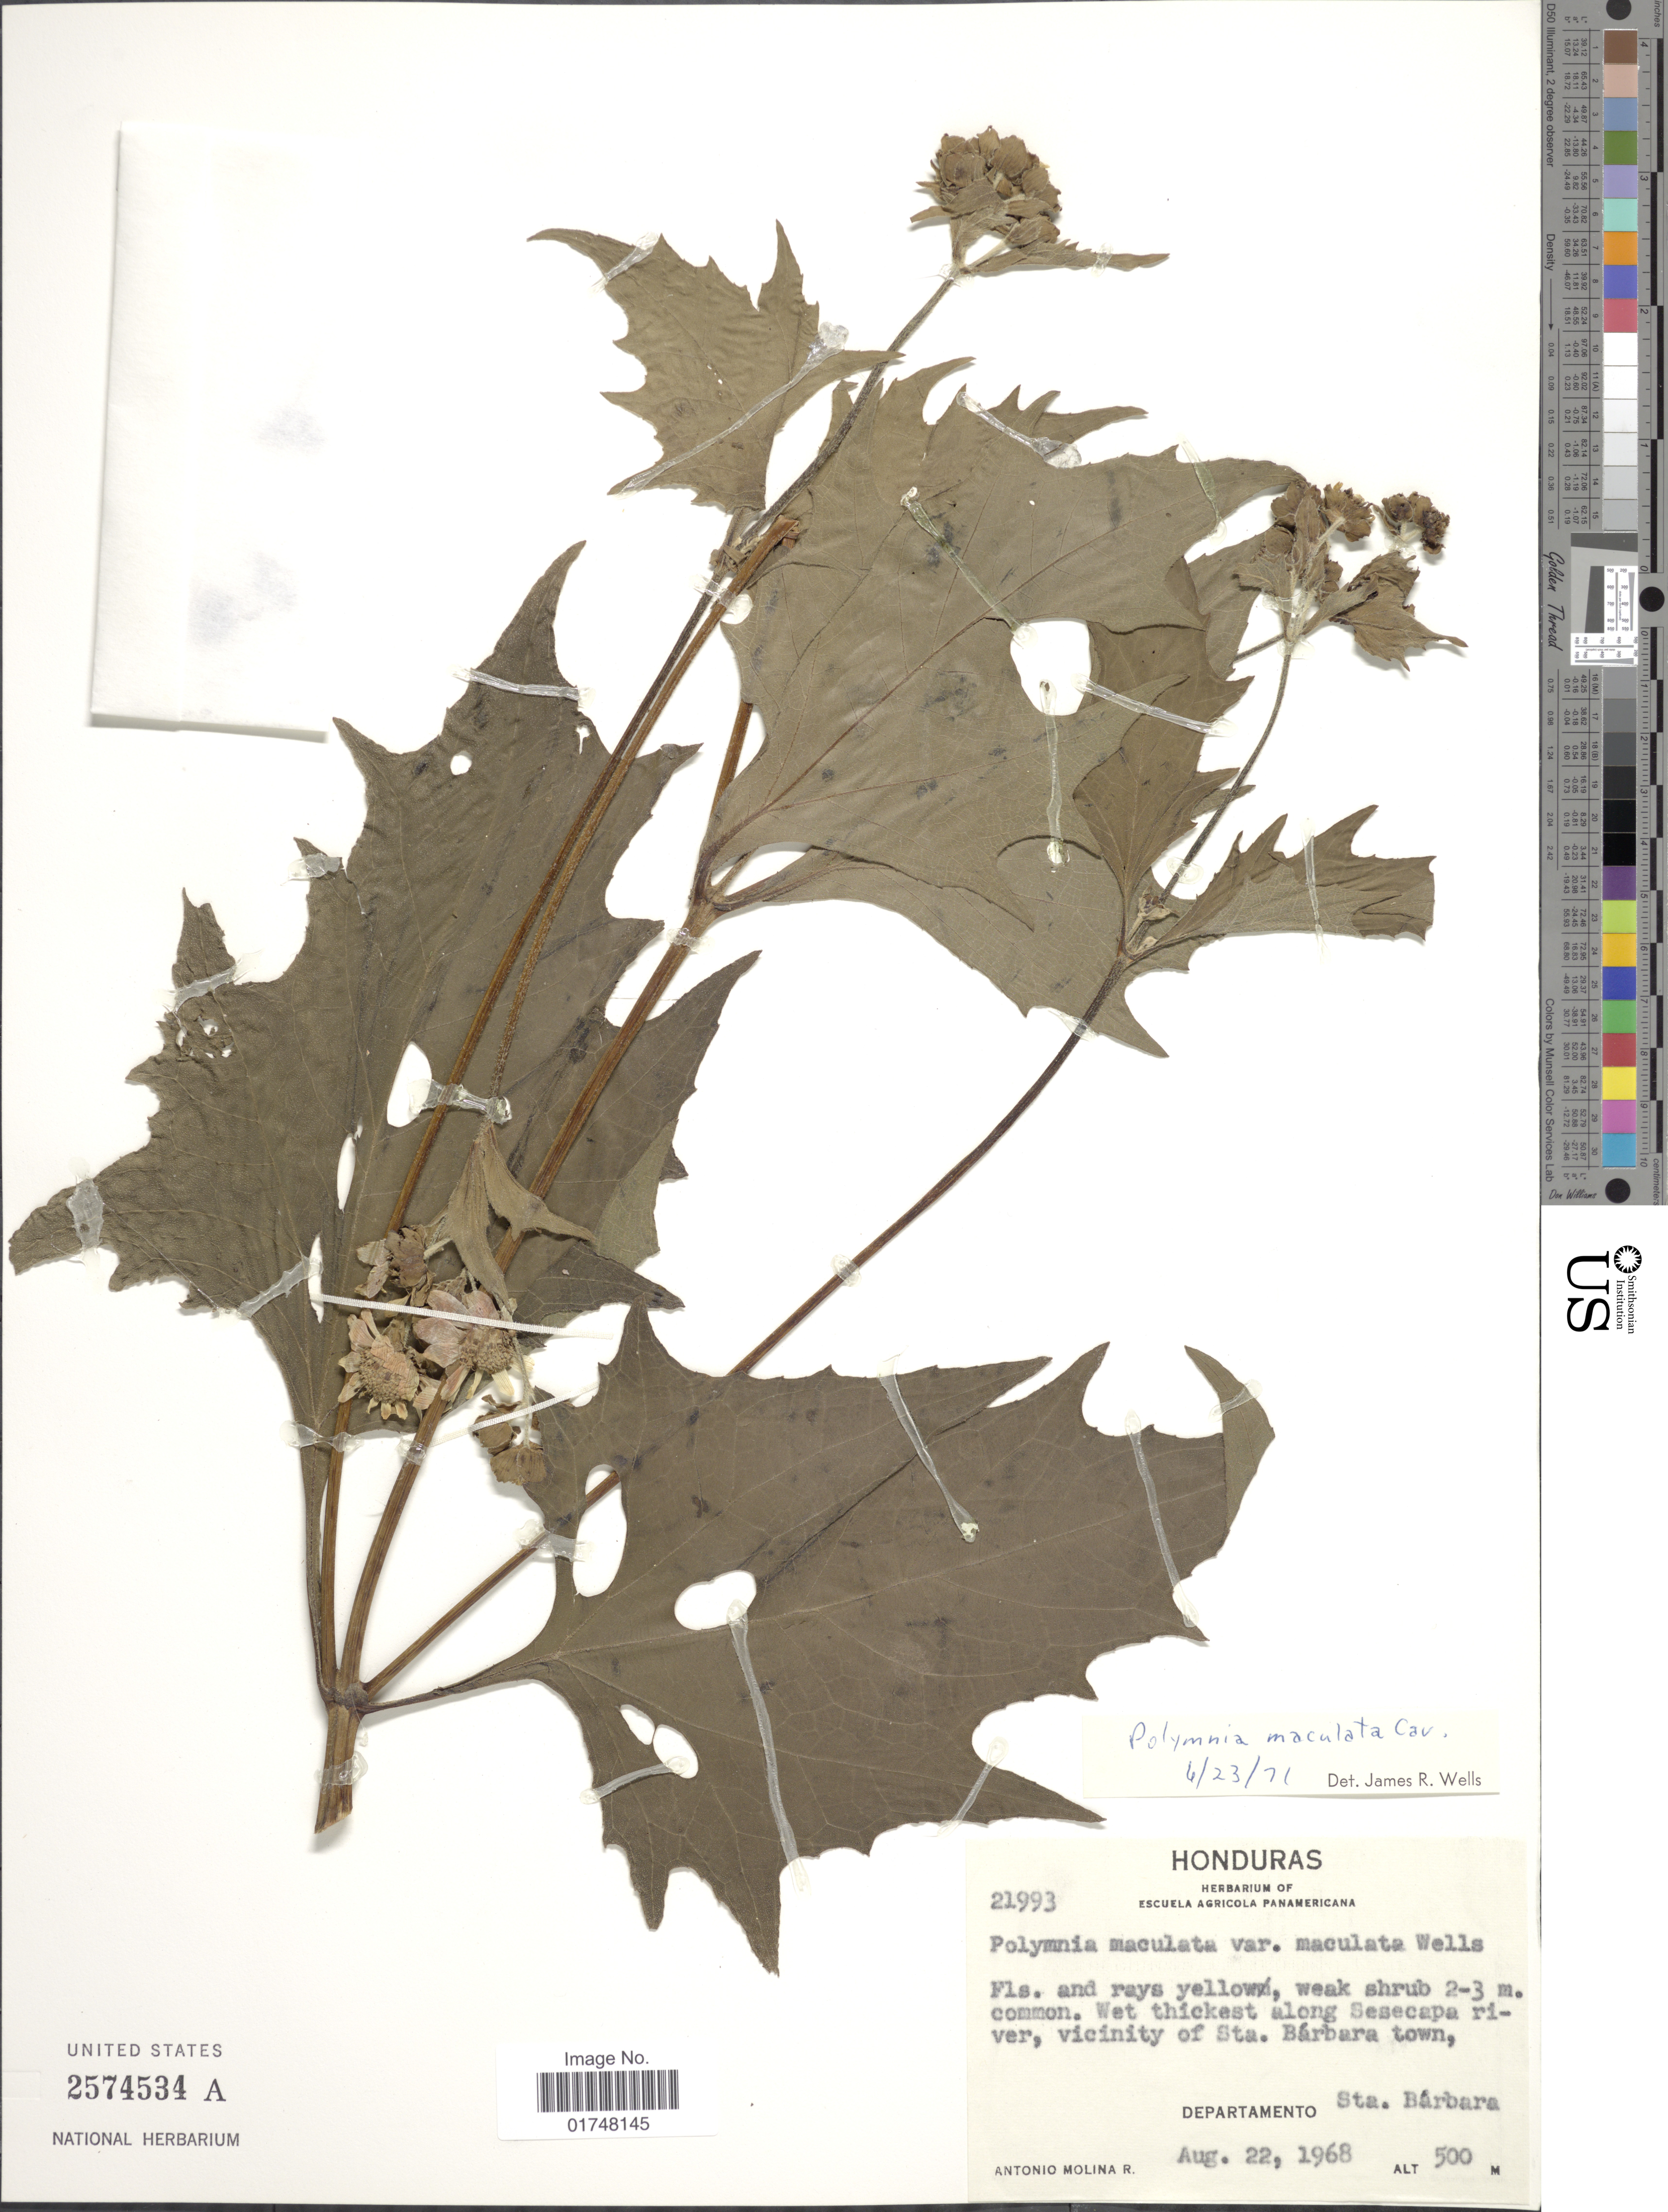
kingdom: Plantae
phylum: Tracheophyta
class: Magnoliopsida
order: Asterales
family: Asteraceae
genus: Smallanthus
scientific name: Smallanthus maculatus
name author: (Cav.) H. Rob.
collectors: A. Molina R.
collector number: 21993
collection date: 1968-08-22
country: Honduras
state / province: Santa Bárbara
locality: Along Sesecapa river, vicinity of sta. Barbara town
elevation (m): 500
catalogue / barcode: US 2574534A